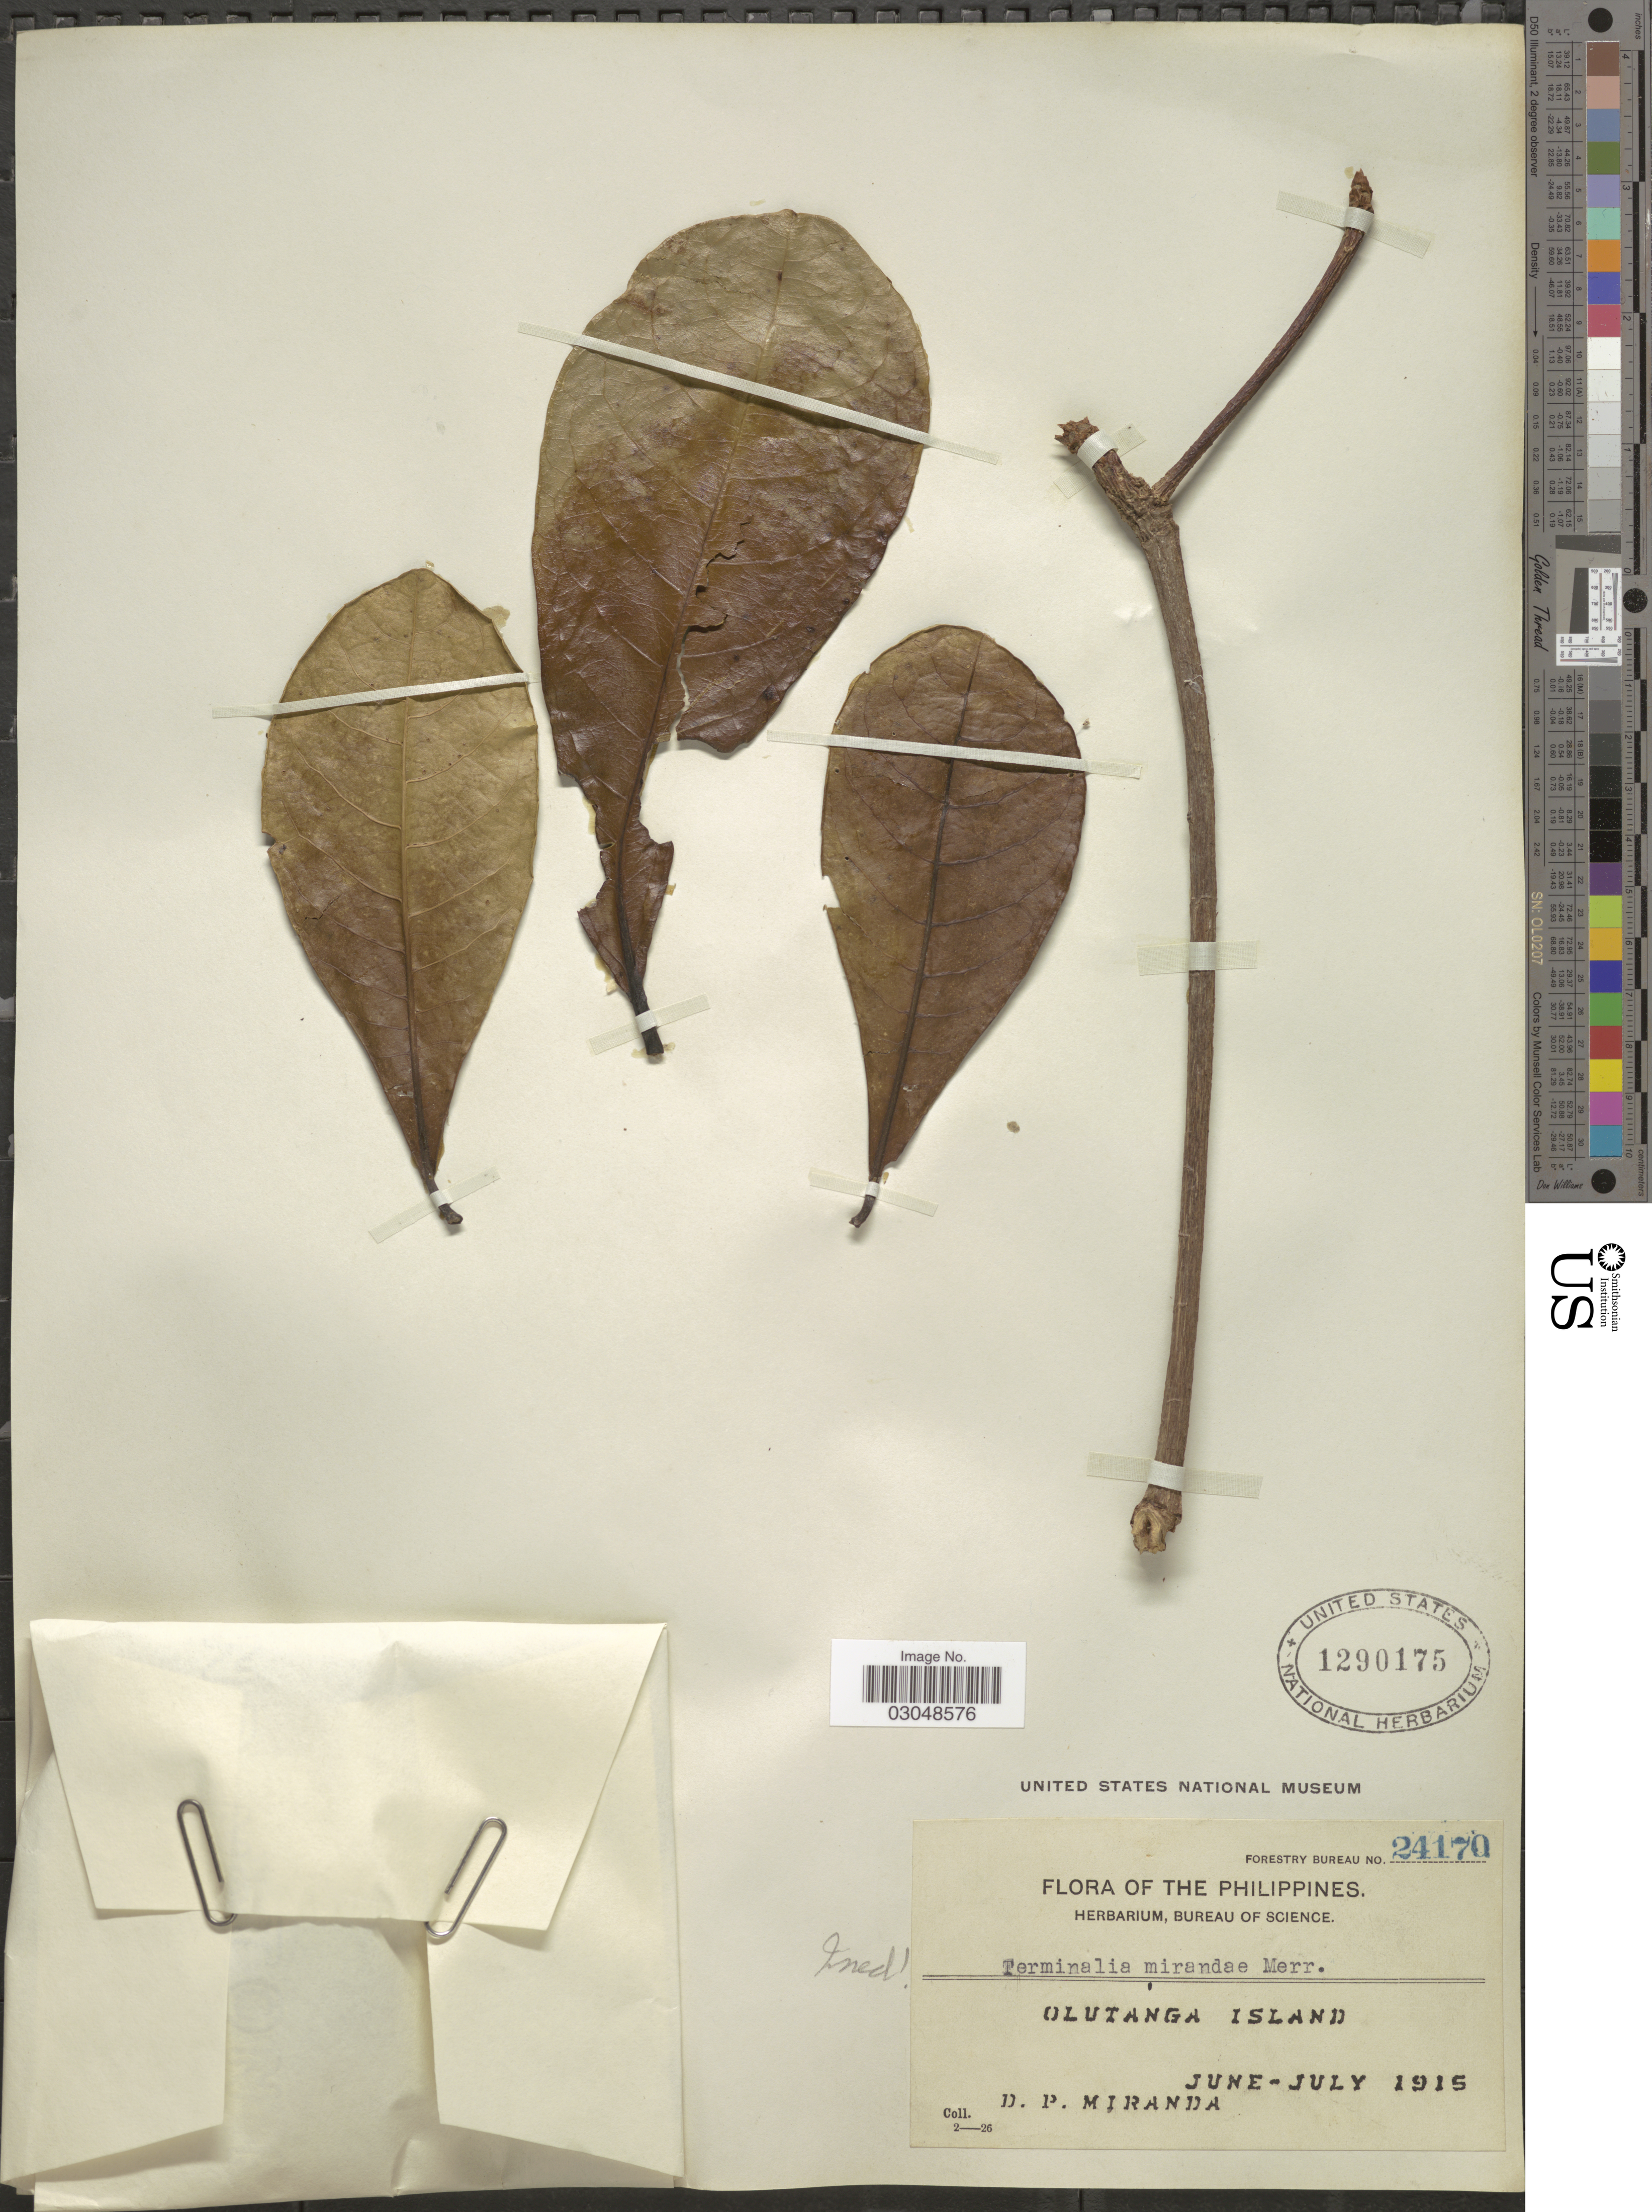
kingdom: Plantae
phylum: Tracheophyta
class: Magnoliopsida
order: Myrtales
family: Combretaceae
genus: Terminalia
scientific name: Terminalia sp.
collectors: D. P. Miranda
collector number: Forestry Bureau 24170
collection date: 1915-06/1915-07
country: Philippines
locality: Olutanga Island.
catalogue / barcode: US 1290175